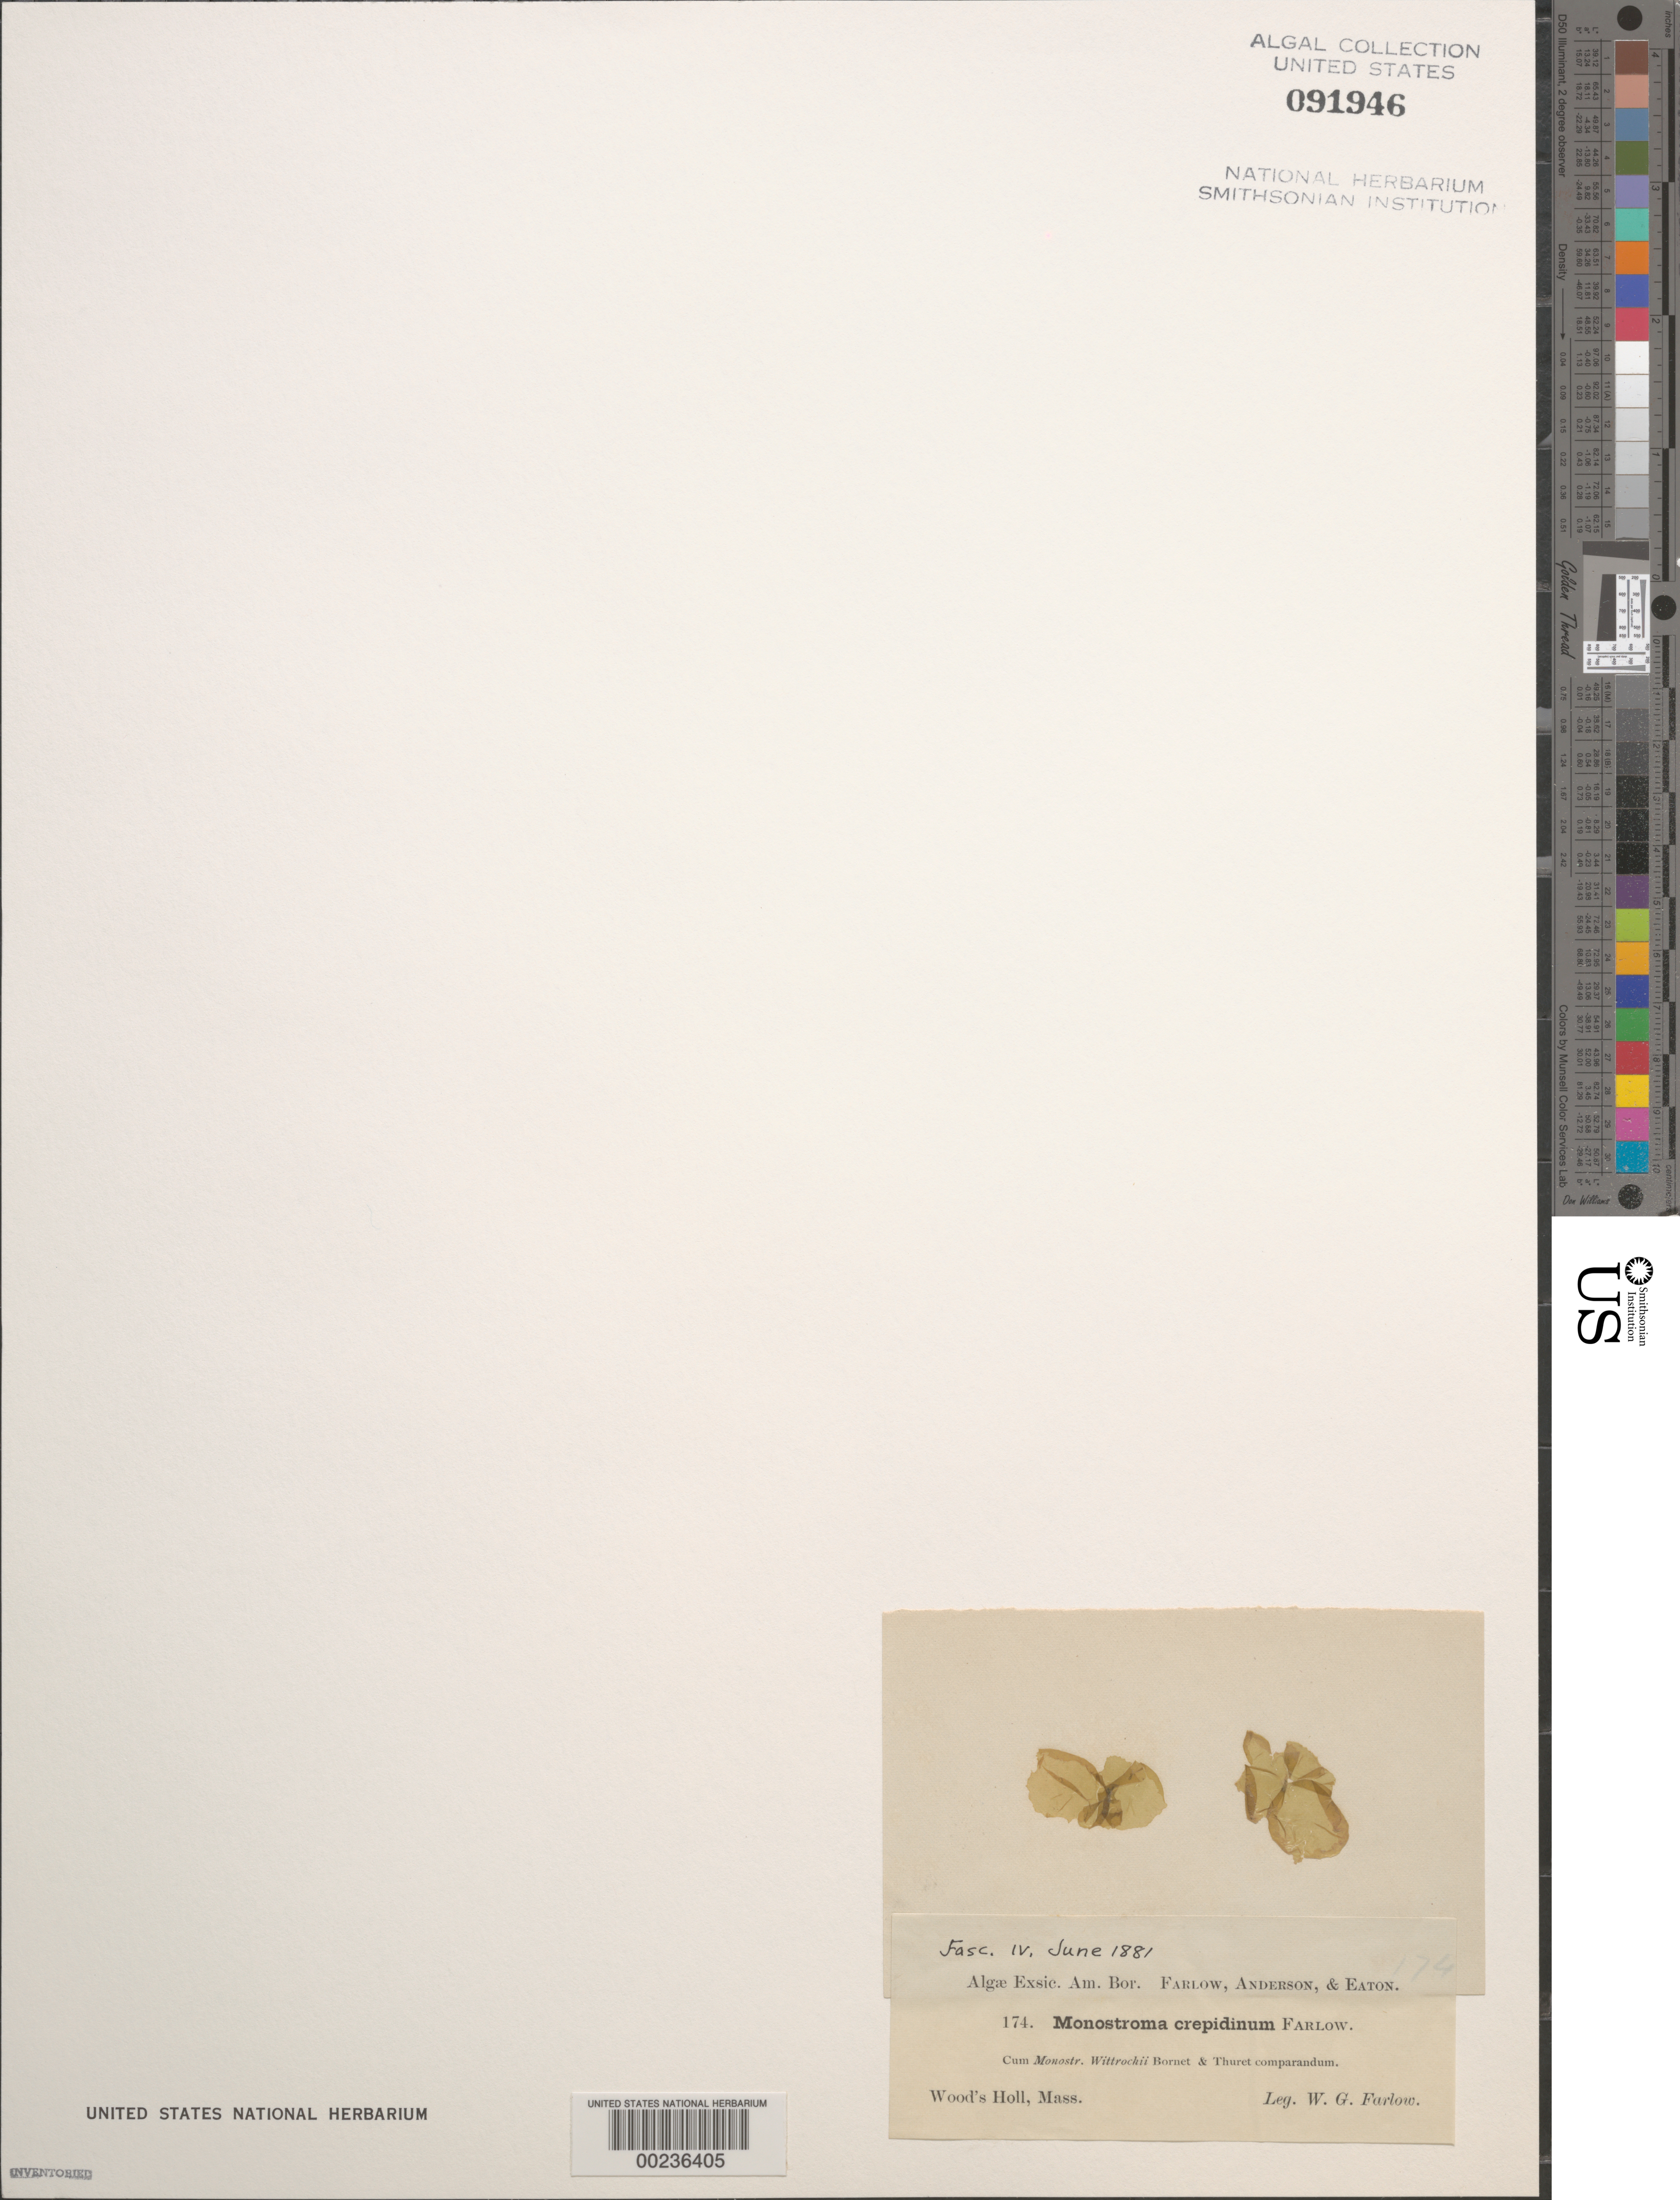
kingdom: Plantae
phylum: Chlorophyta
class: Ulvophyceae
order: Ulvales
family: Gayraliaceae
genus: Gayralia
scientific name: Gayralia oxysperma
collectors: W. G. Farlow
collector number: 174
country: United States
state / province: Massachusetts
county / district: Barnstable County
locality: Woods Hole (Woods Holl)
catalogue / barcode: US 91946